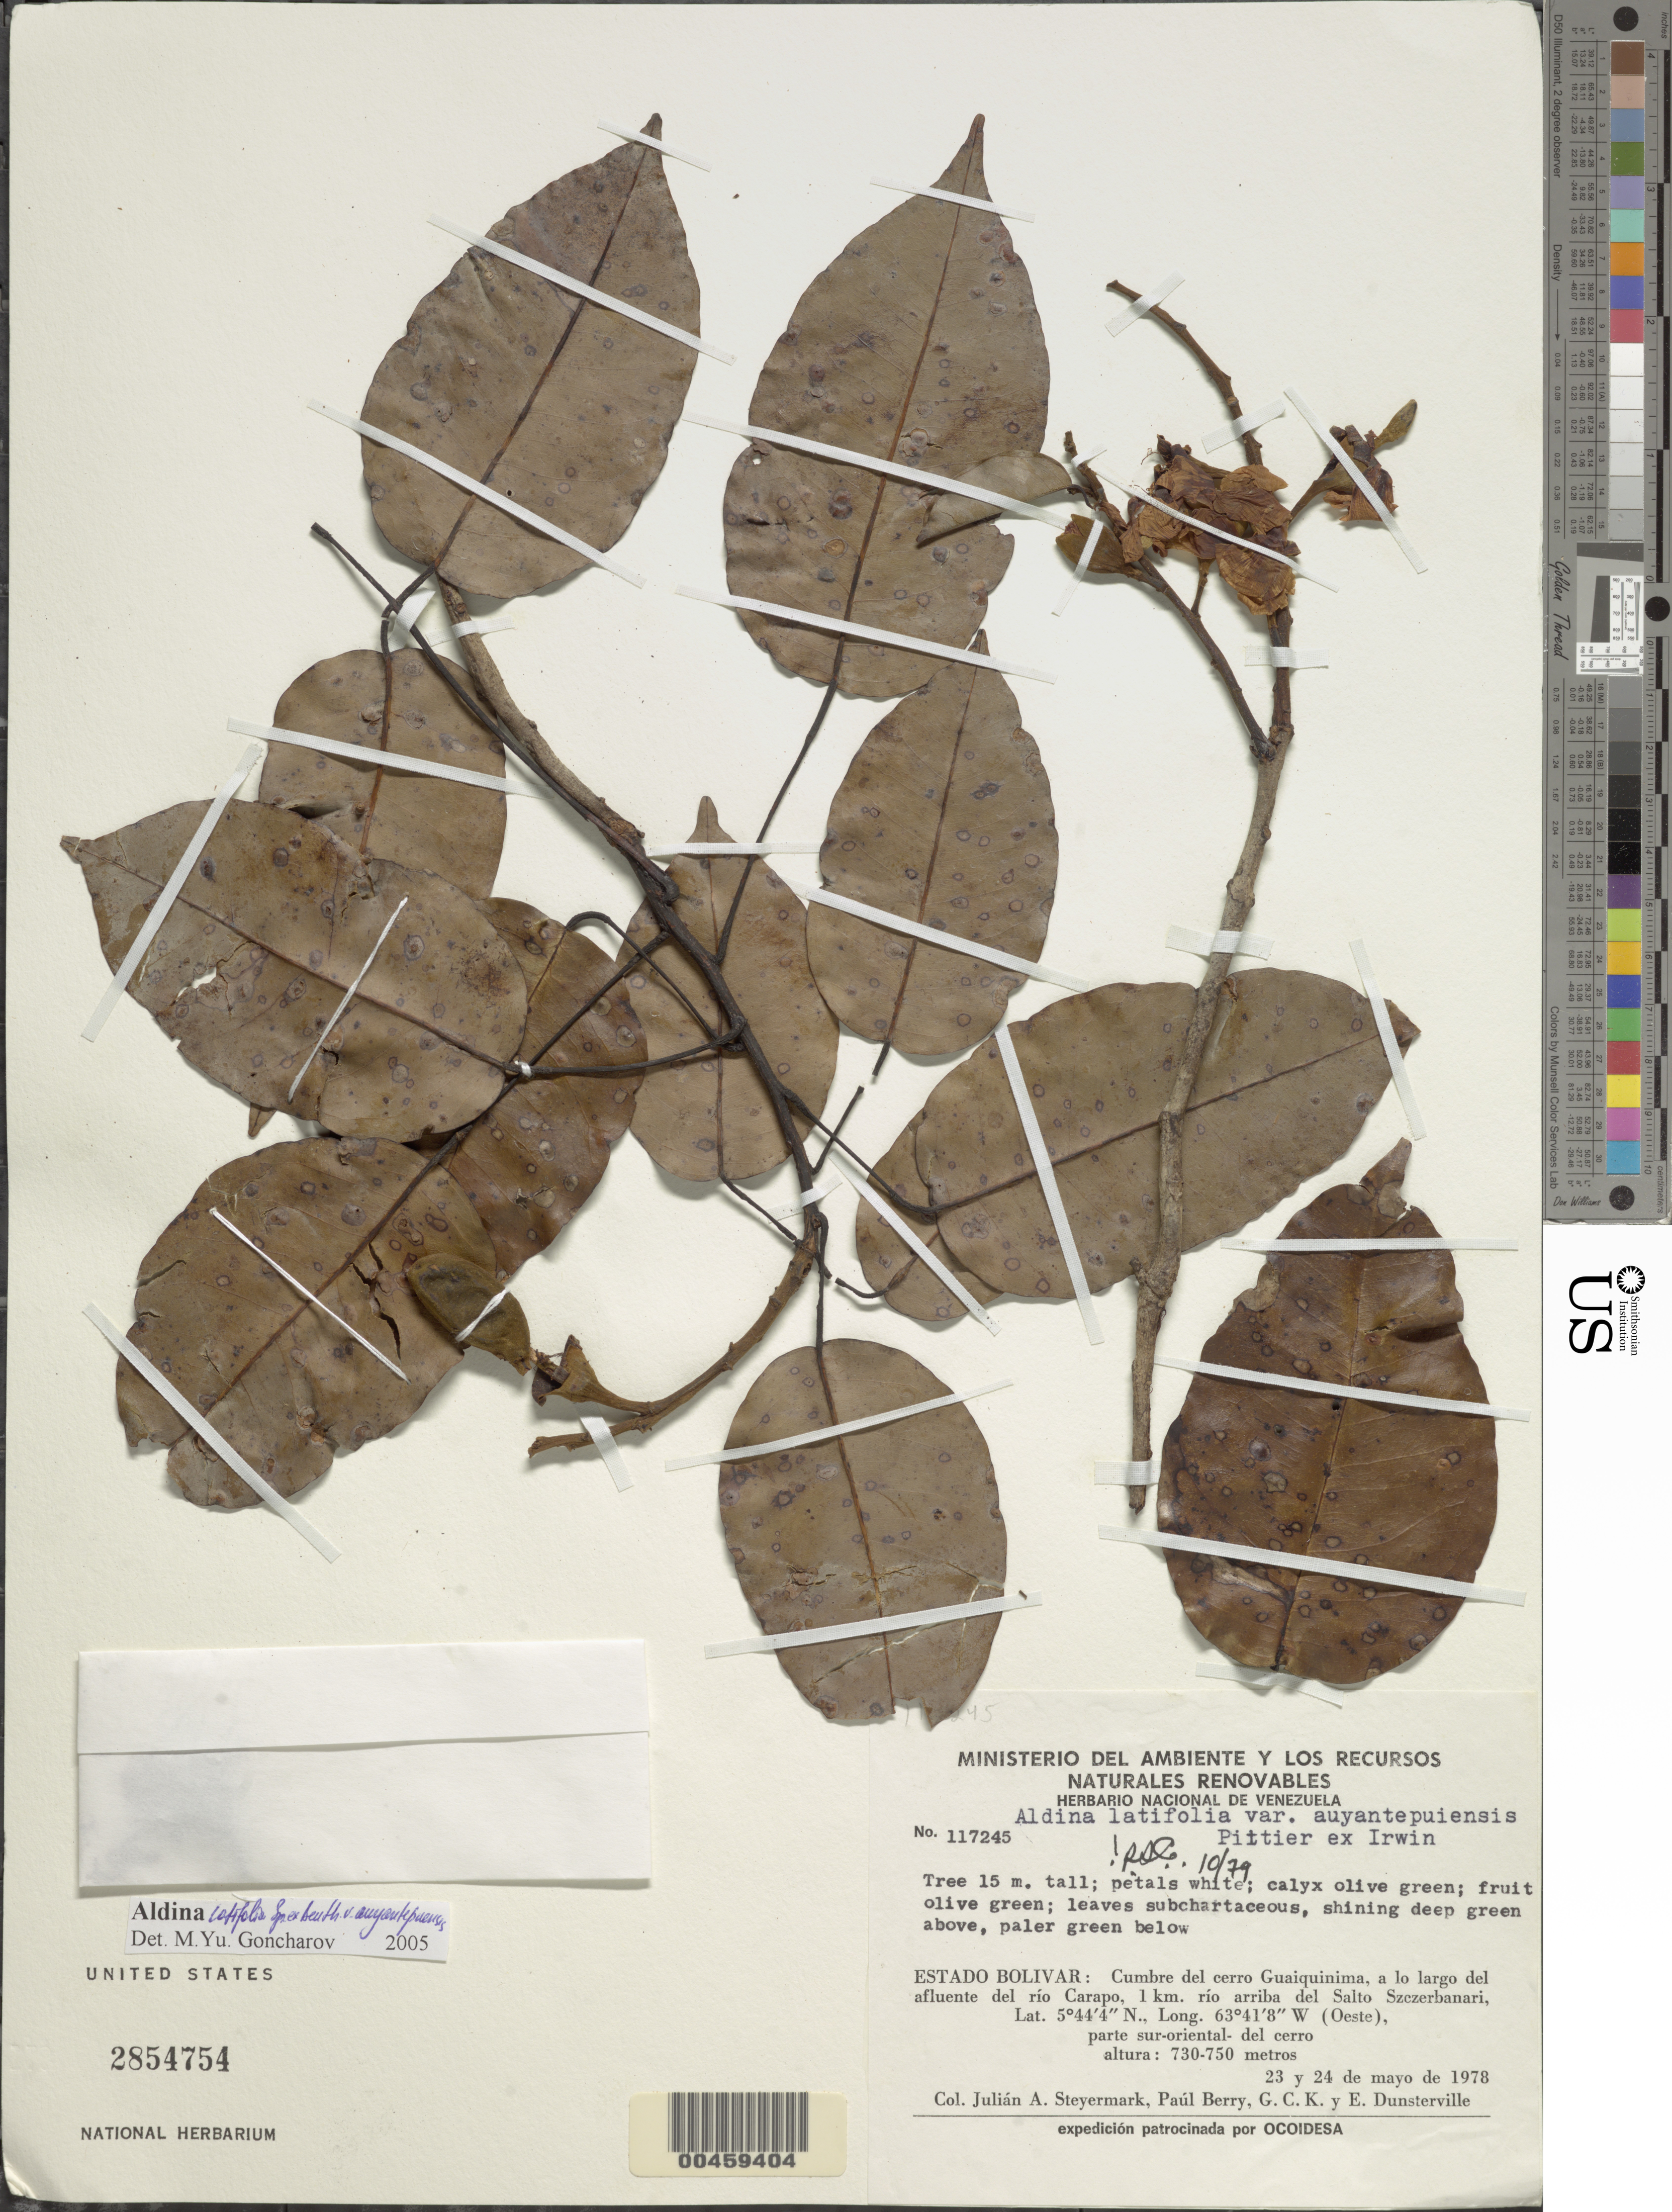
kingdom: Plantae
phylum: Tracheophyta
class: Magnoliopsida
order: Fabales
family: Fabaceae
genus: Aldina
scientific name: Aldina latifolia var. auyantepuiensis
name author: Pittier ex H.S. Irwin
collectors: J. Steyermark, P. E. Berry, G. C. K. Dunsterville & E. Dunsterville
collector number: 117245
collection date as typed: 23 May 1978 to 24 May 1978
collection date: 1978-05-23/1978-05-24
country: Venezuela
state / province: Bolivar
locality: Cerro guaiquinima; afluente del rio carapo; 1 km rio arriba del salto szczerbanari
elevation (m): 730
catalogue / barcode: US 2854754